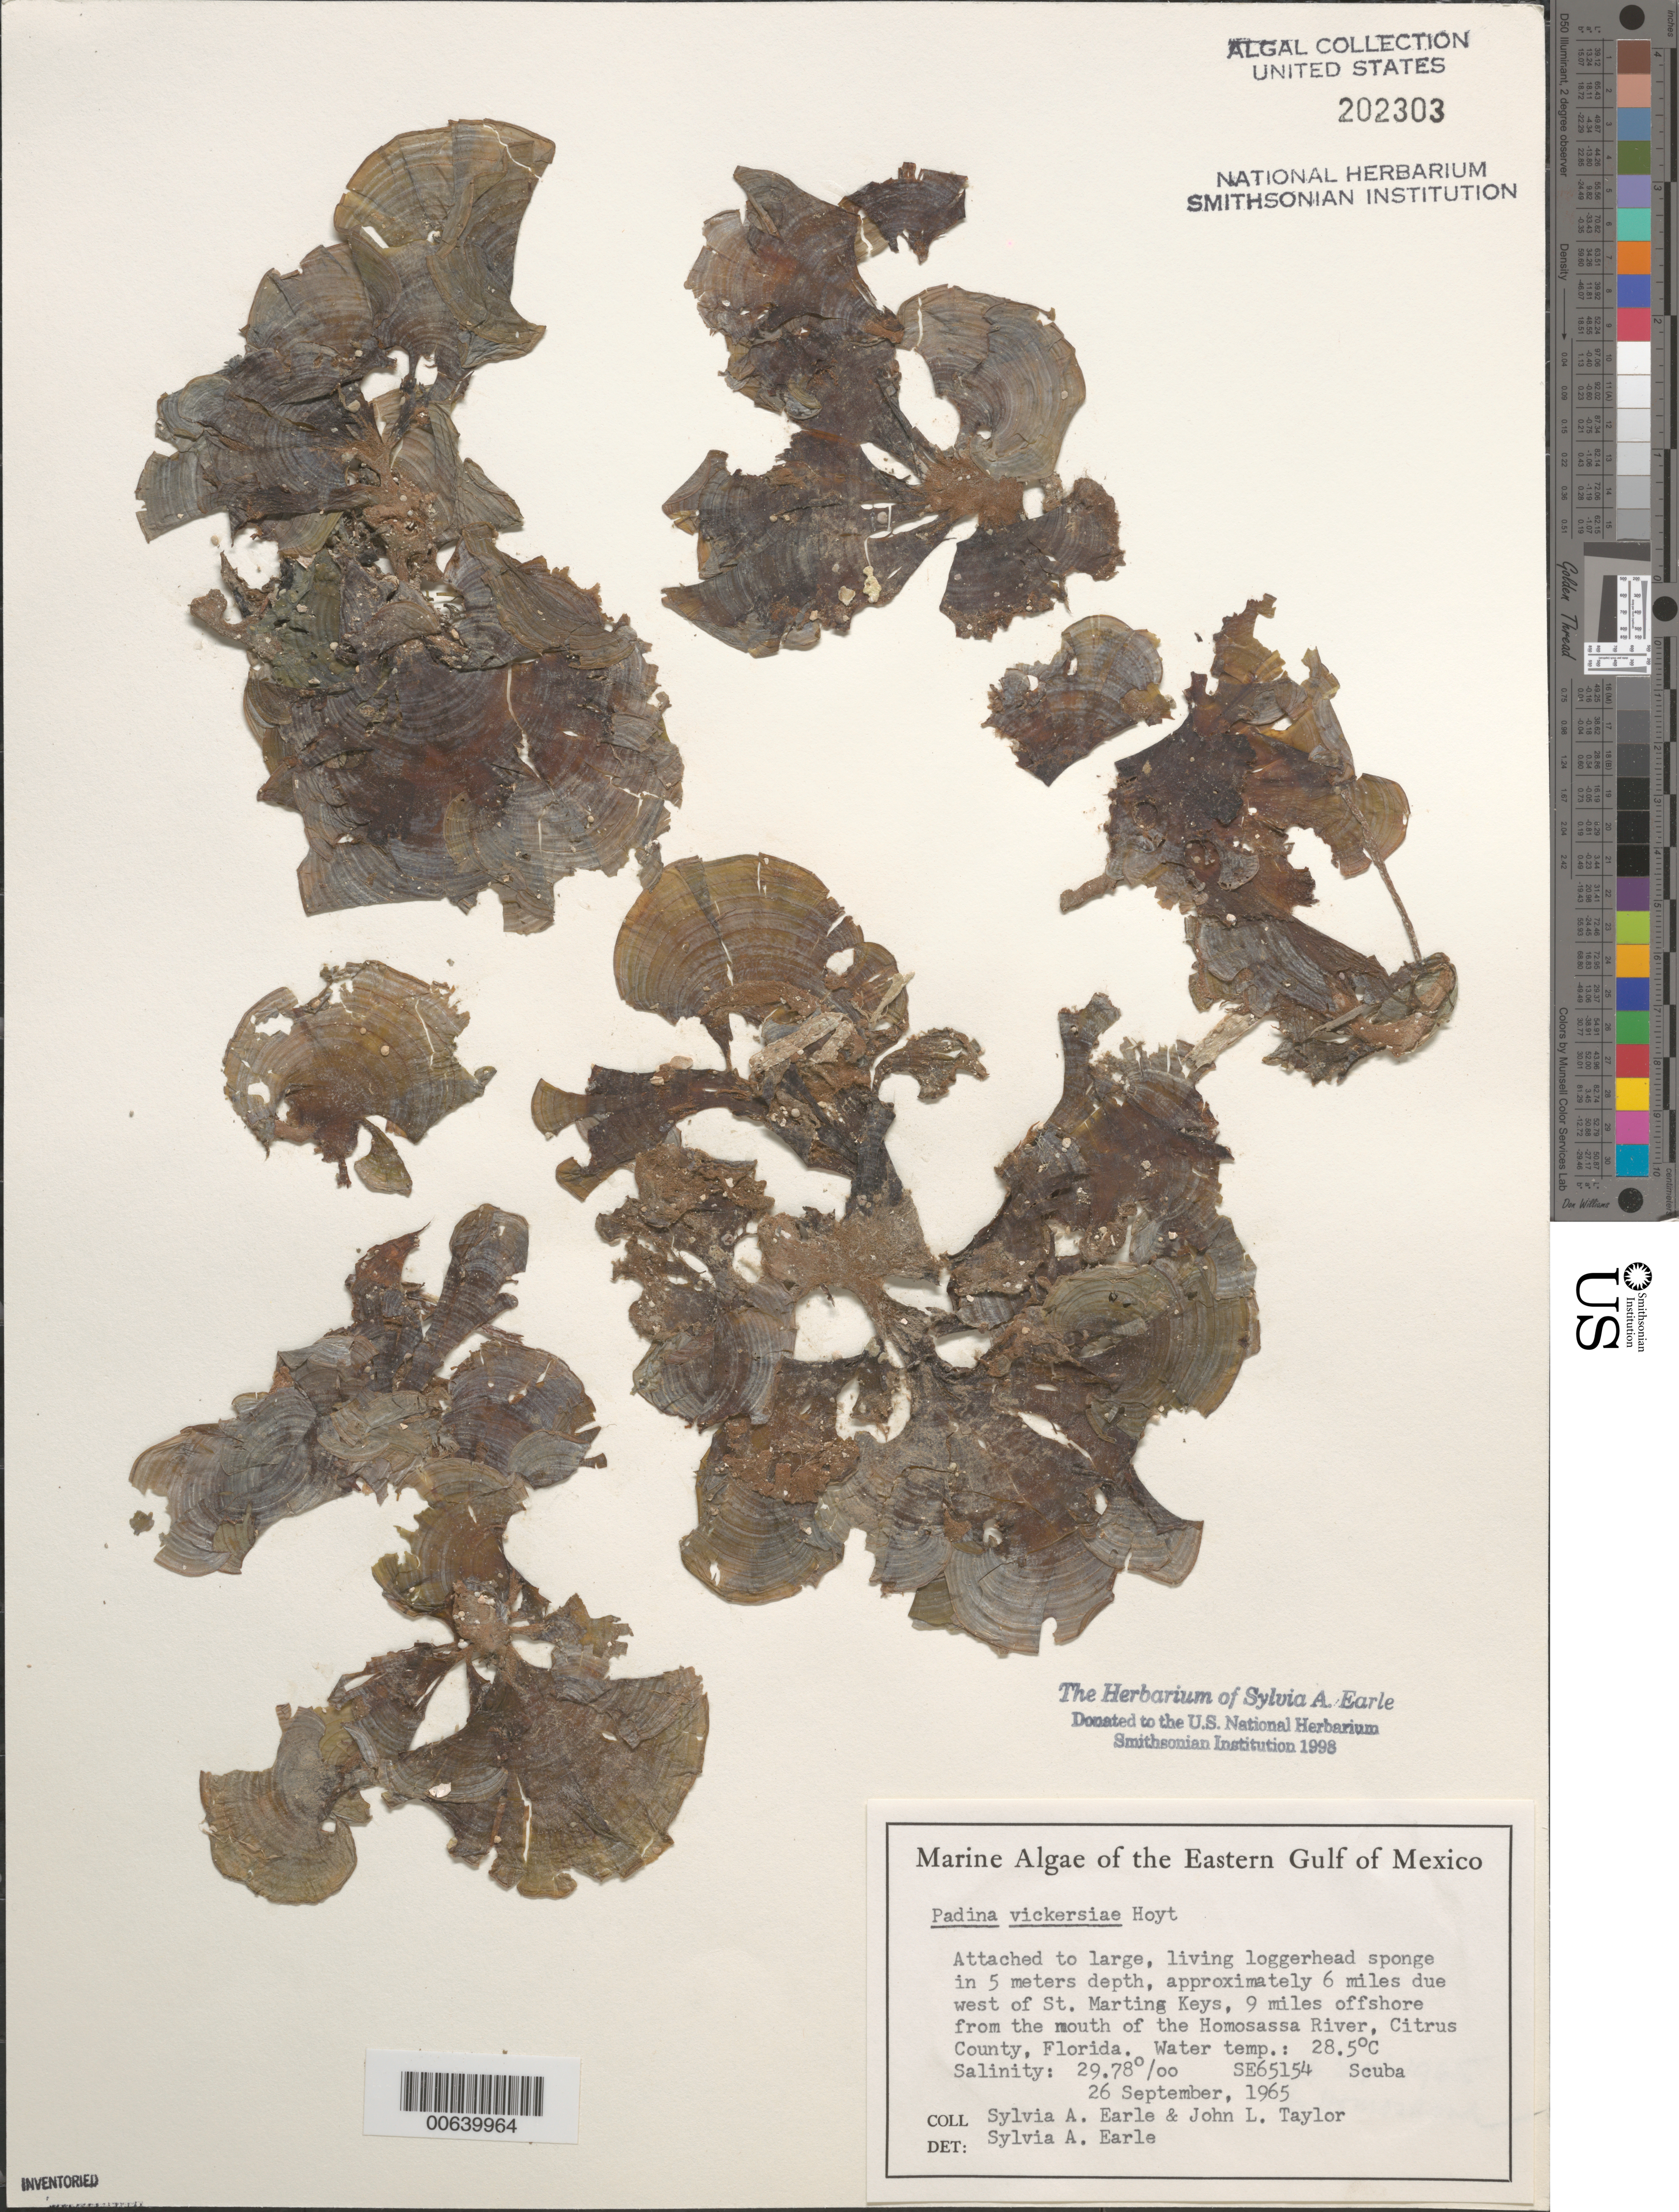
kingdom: Chromista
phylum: Ochrophyta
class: Phaeophyceae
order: Dictyotales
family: Dictyotaceae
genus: Padina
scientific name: Padina gymnospora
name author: (Kütz.) O.G. Sond.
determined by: Algae name updating Project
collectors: S. A. Earle & J. L. Taylor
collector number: SE 65154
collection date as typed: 26 Sep 1965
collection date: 1965-09-26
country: United States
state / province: Florida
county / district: Citrus County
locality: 9 miles off Homosassa River mouth, ca. 6 miles due west of St. Martins Keys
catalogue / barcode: US 202303